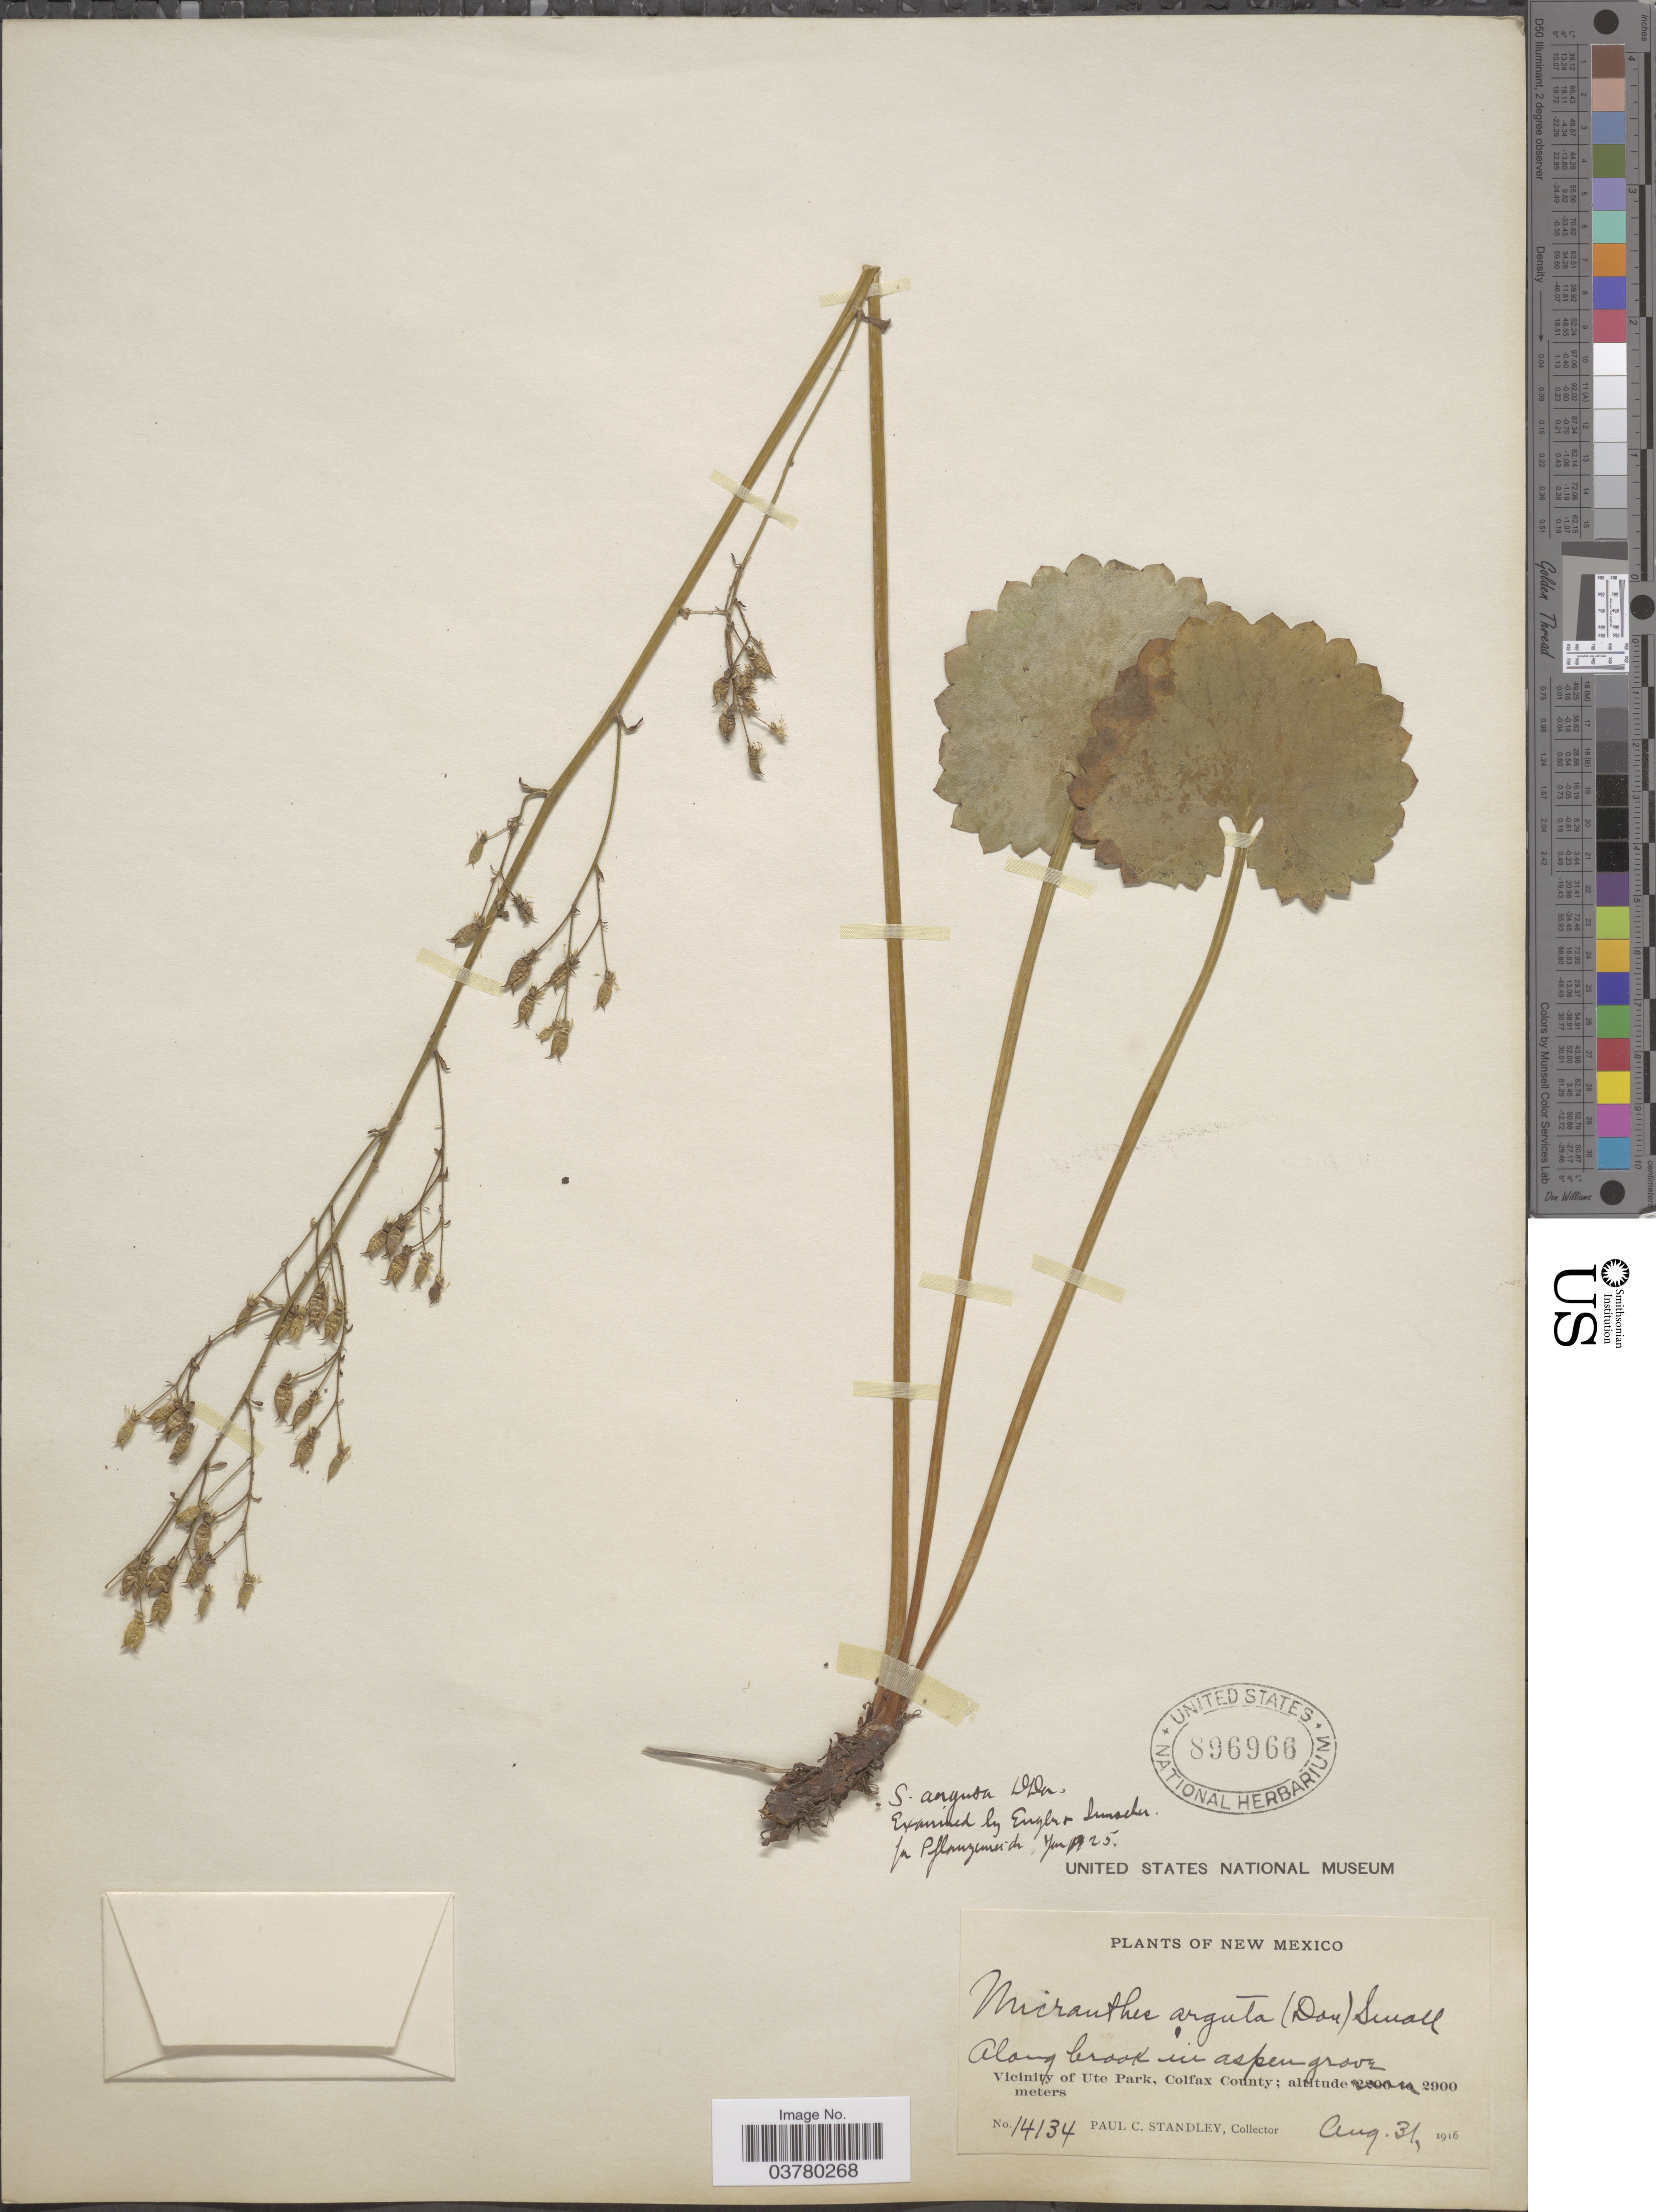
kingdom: Plantae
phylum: Tracheophyta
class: Magnoliopsida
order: Saxifragales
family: Saxifragaceae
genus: Micranthes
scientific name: Micranthes odontoloma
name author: (Piper) A. Heller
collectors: P. C. Standley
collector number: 14134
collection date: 1916-08-31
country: United States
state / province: New Mexico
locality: Vicinity of Ute Park, Colfax County.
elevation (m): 2900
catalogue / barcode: US 896966